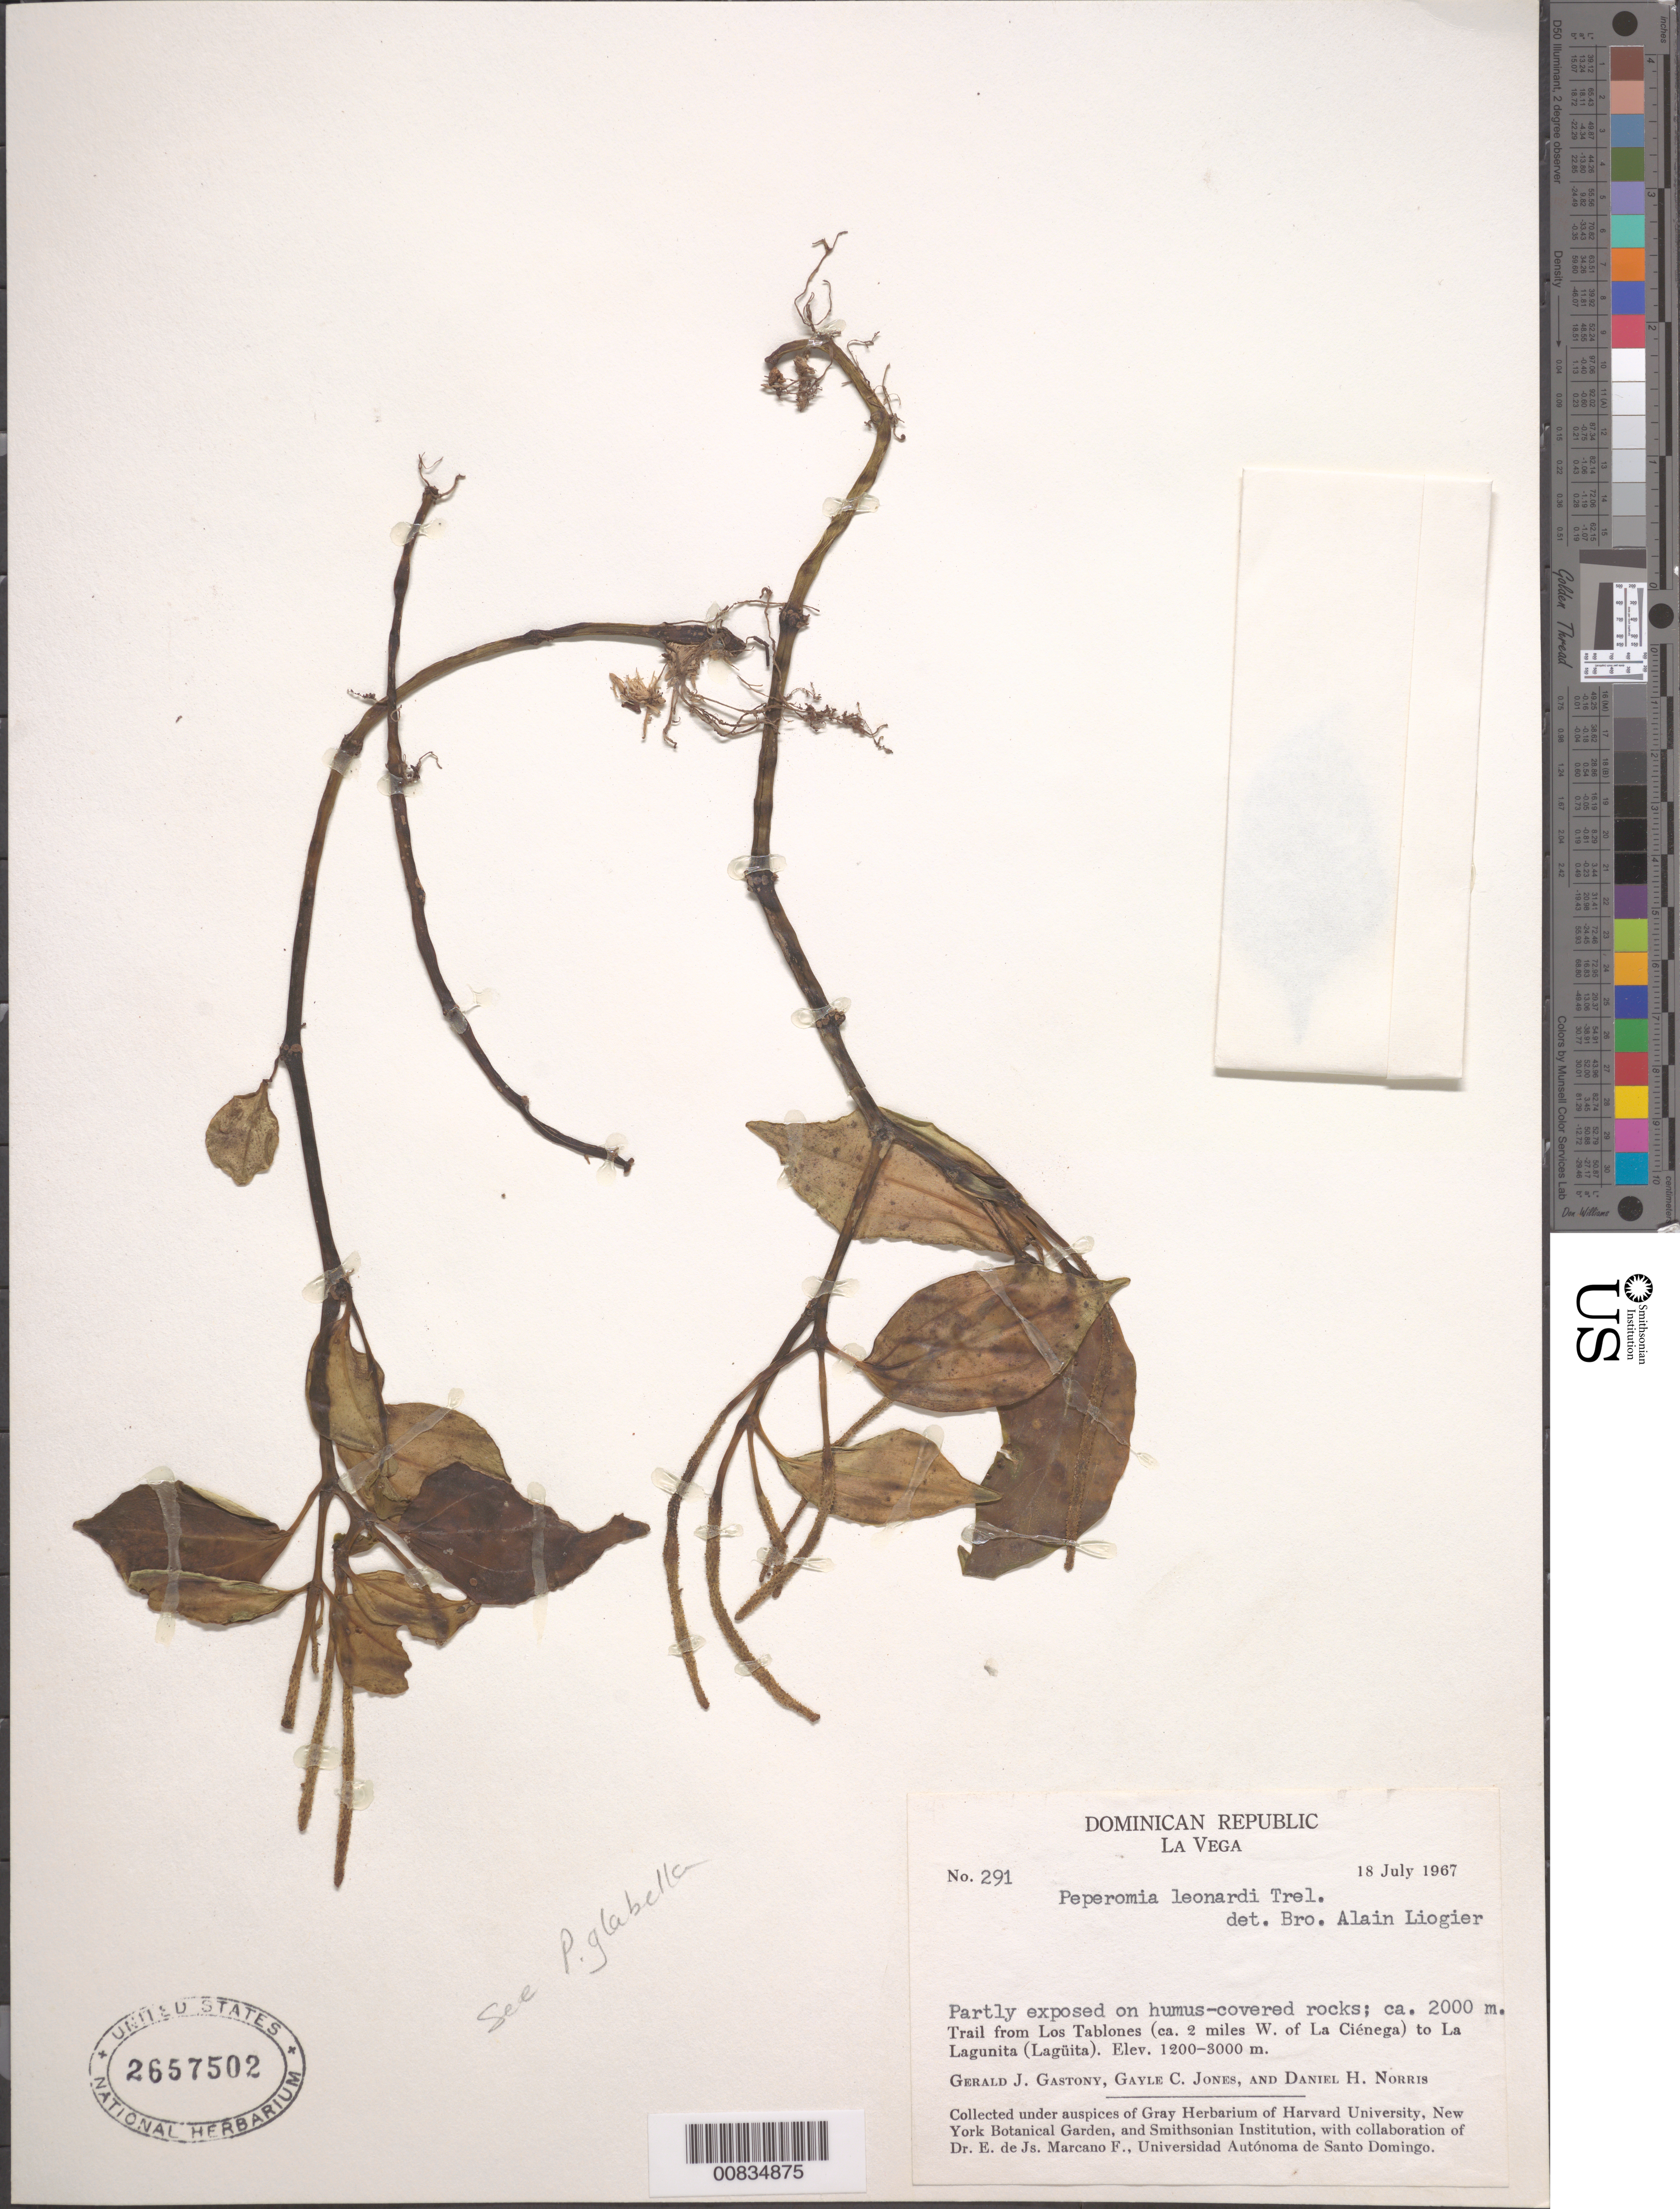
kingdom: Plantae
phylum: Tracheophyta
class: Magnoliopsida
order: Piperales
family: Piperaceae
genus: Peperomia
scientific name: Peperomia glabella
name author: (Sw.) A. Dietr.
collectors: G. Gastony, G. C. Jones & D. H. Norris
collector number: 291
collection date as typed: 18 Jul 1967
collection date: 1967-07-18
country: Dominican Republic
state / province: La Vega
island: Hispaniola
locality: Trail from Los Tablones (ca. 2 miles W. of La Ciénaga) to La Lagunita (Lagüita).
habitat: Partly exposed on humus-covered rocks.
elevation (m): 2000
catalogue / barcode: US 2657502